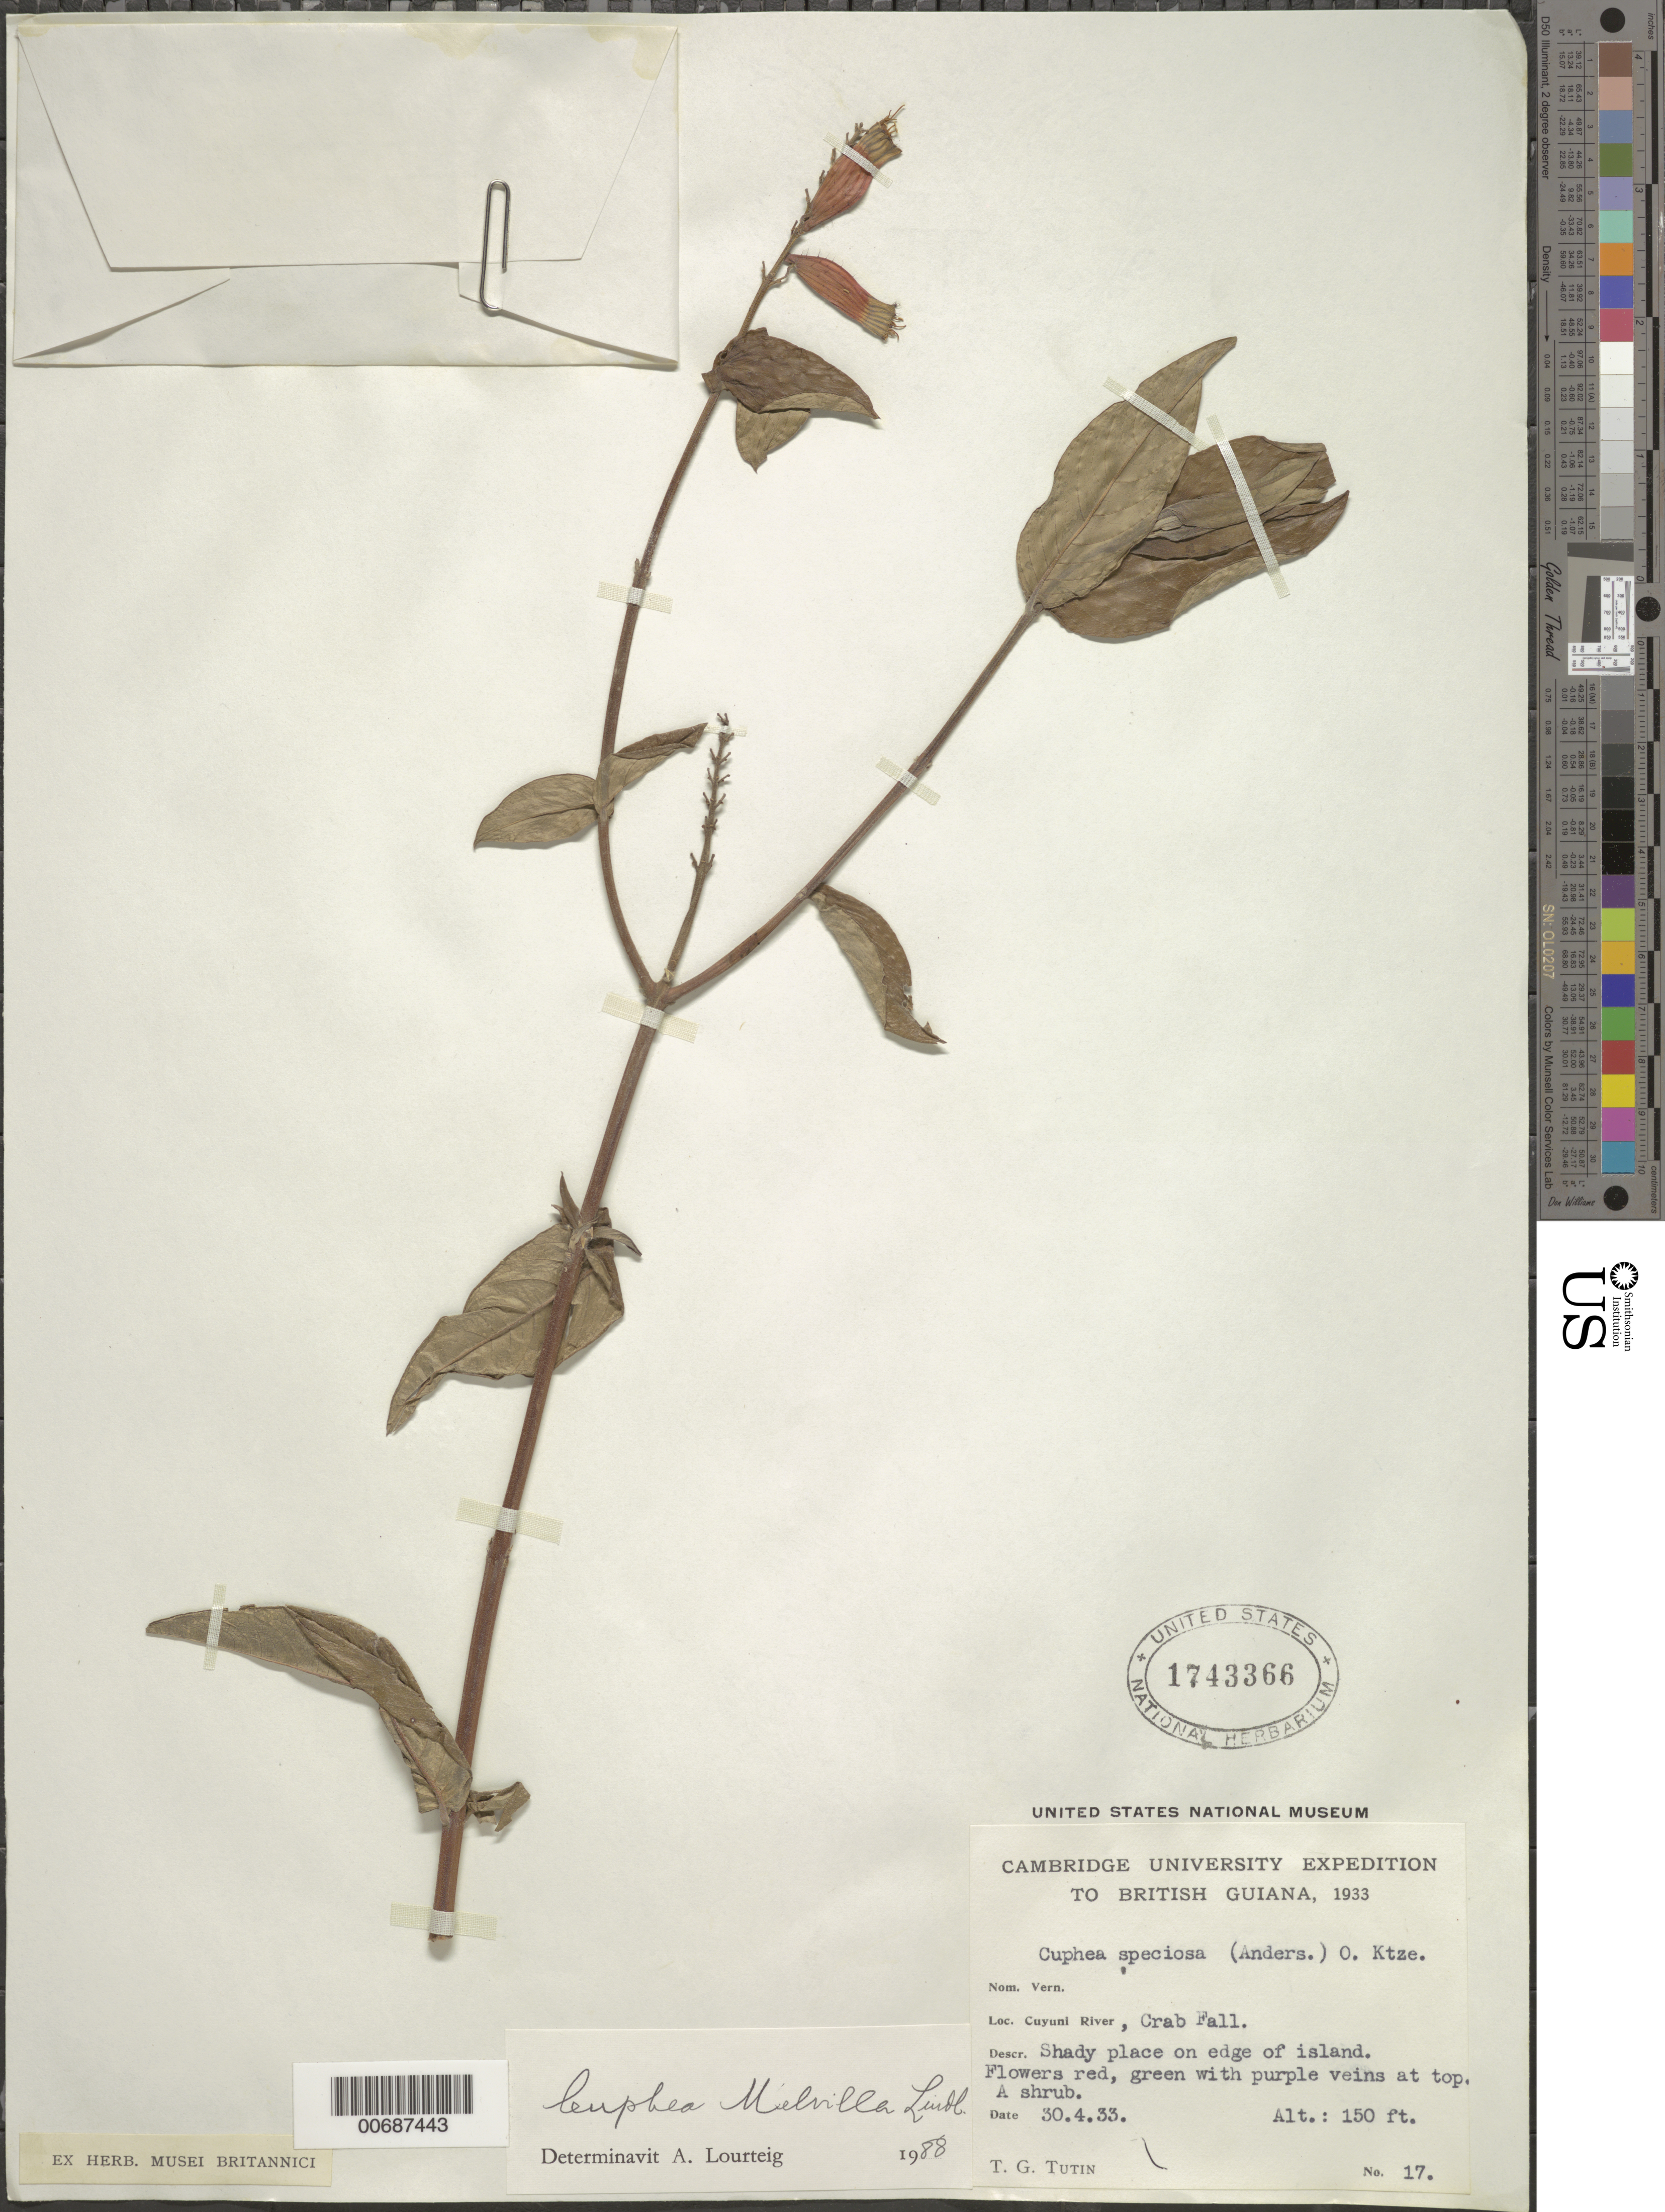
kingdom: Plantae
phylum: Tracheophyta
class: Magnoliopsida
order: Myrtales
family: Lythraceae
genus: Cuphea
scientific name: Cuphea melvilla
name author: Lindl.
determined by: Lourteig, A.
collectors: T. G. Tutin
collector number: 17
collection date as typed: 30-Apr-33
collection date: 1933-04-30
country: Guyana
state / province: Cuyuni-Mazaruni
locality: Crab Fall, Cuyuni R.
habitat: Shady place on edge of island.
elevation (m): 46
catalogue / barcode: US 1743366